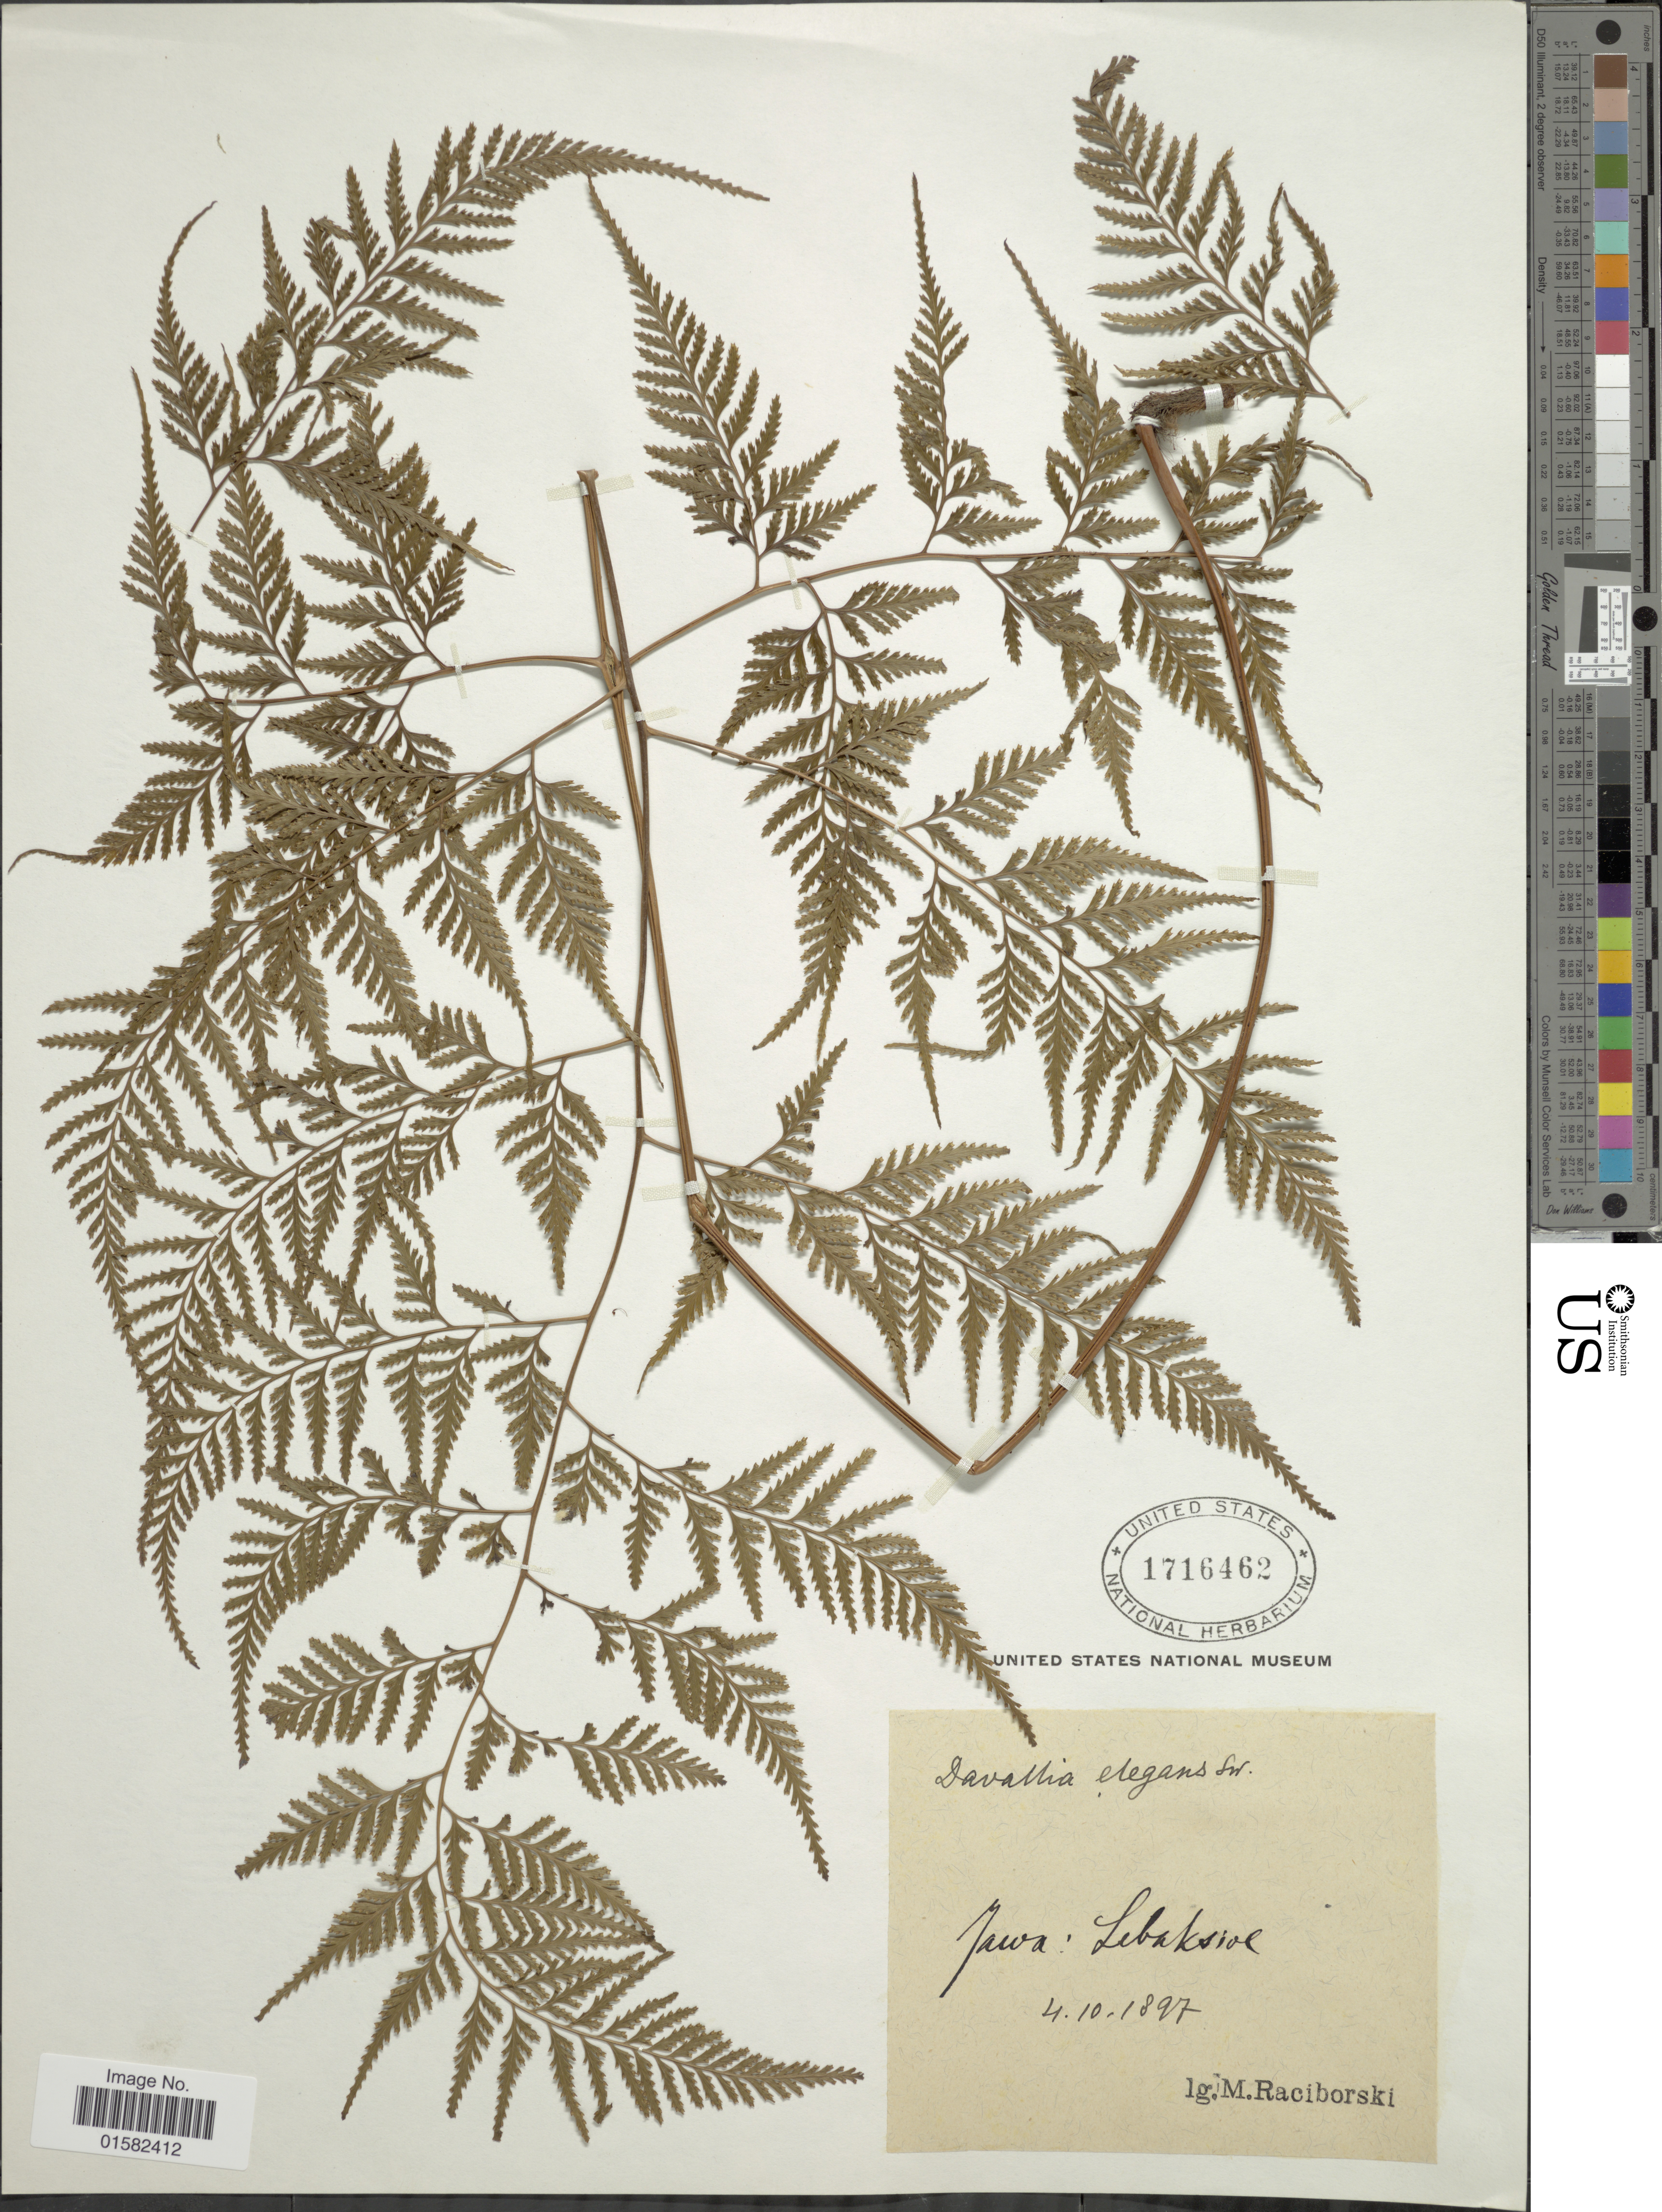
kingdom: Plantae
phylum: Tracheophyta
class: Polypodiopsida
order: Polypodiales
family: Davalliaceae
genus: Wibelia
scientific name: Wibelia denticulata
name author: (Burm. f.) M. Kato & Tsutsumi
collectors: M. Raciborski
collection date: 1897-10-04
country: Indonesia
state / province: Java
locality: Java, Lebaksiol [interpreted]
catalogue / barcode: US 1716462